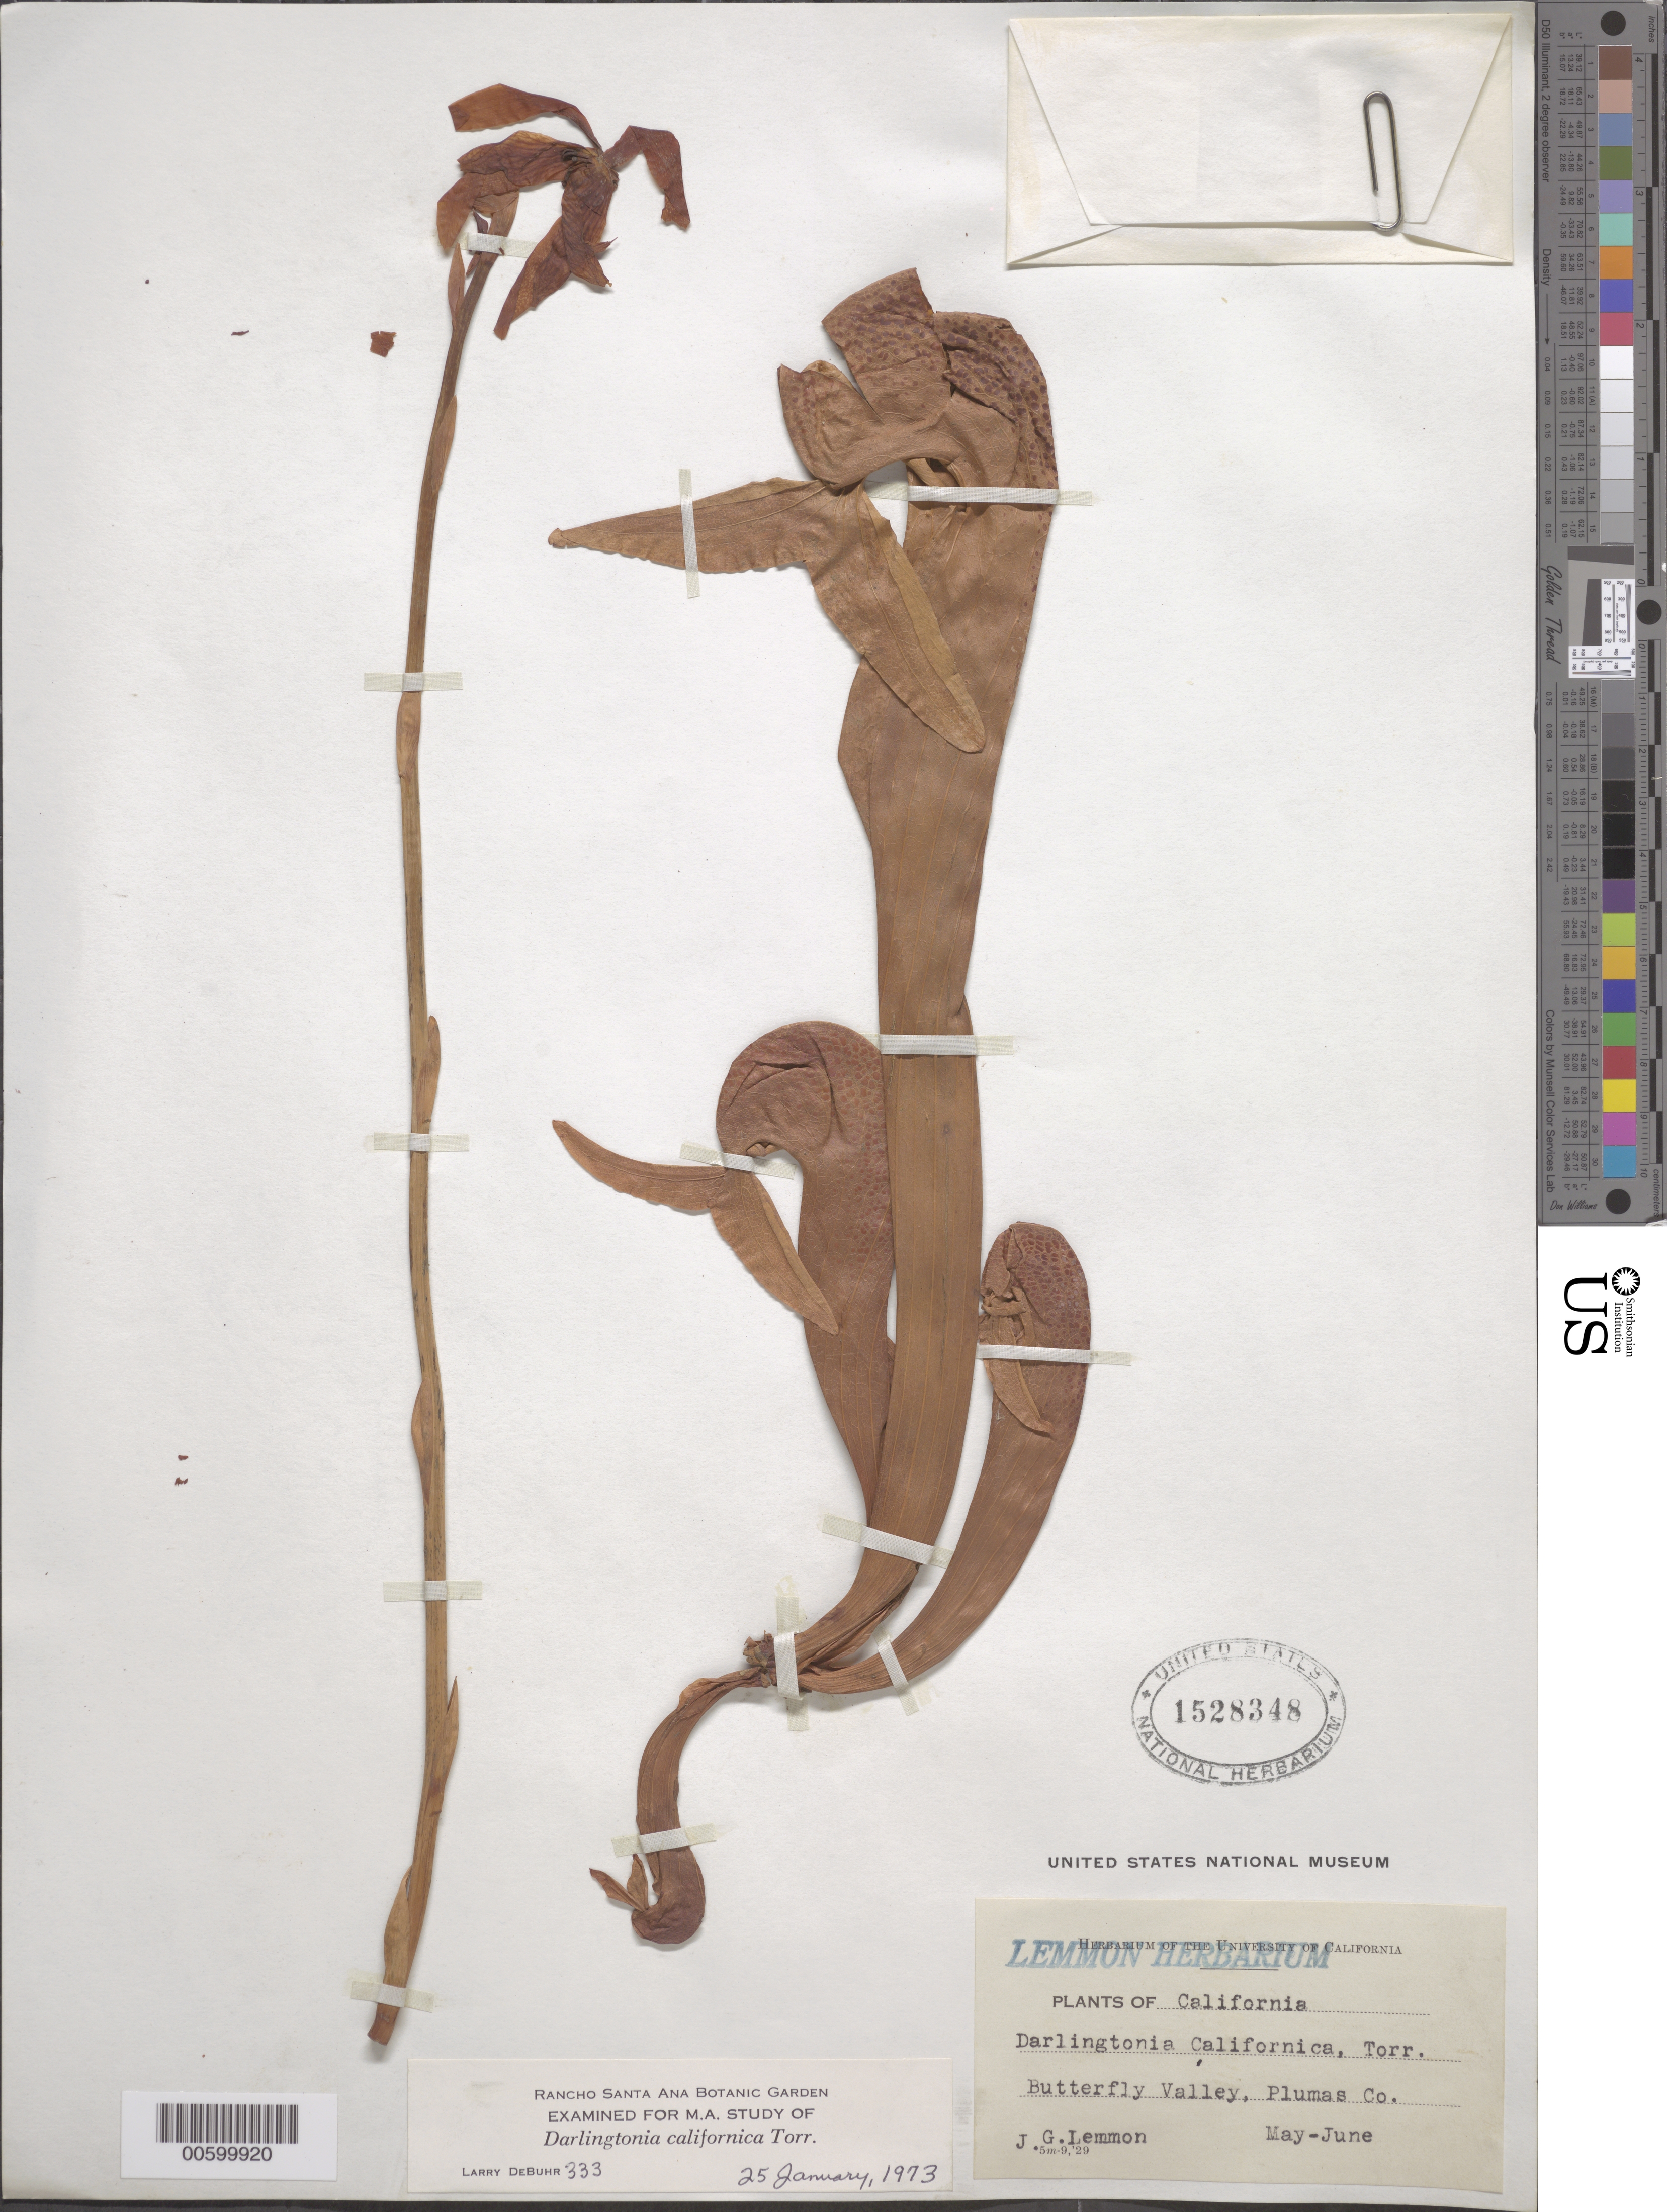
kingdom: Plantae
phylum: Tracheophyta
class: Magnoliopsida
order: Ericales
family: Sarraceniaceae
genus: Darlingtonia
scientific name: Darlingtonia californica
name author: Torr.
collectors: J. G. Lemmon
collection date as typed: May ---- to - Ju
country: United States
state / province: California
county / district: Plumas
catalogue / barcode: US 1528348